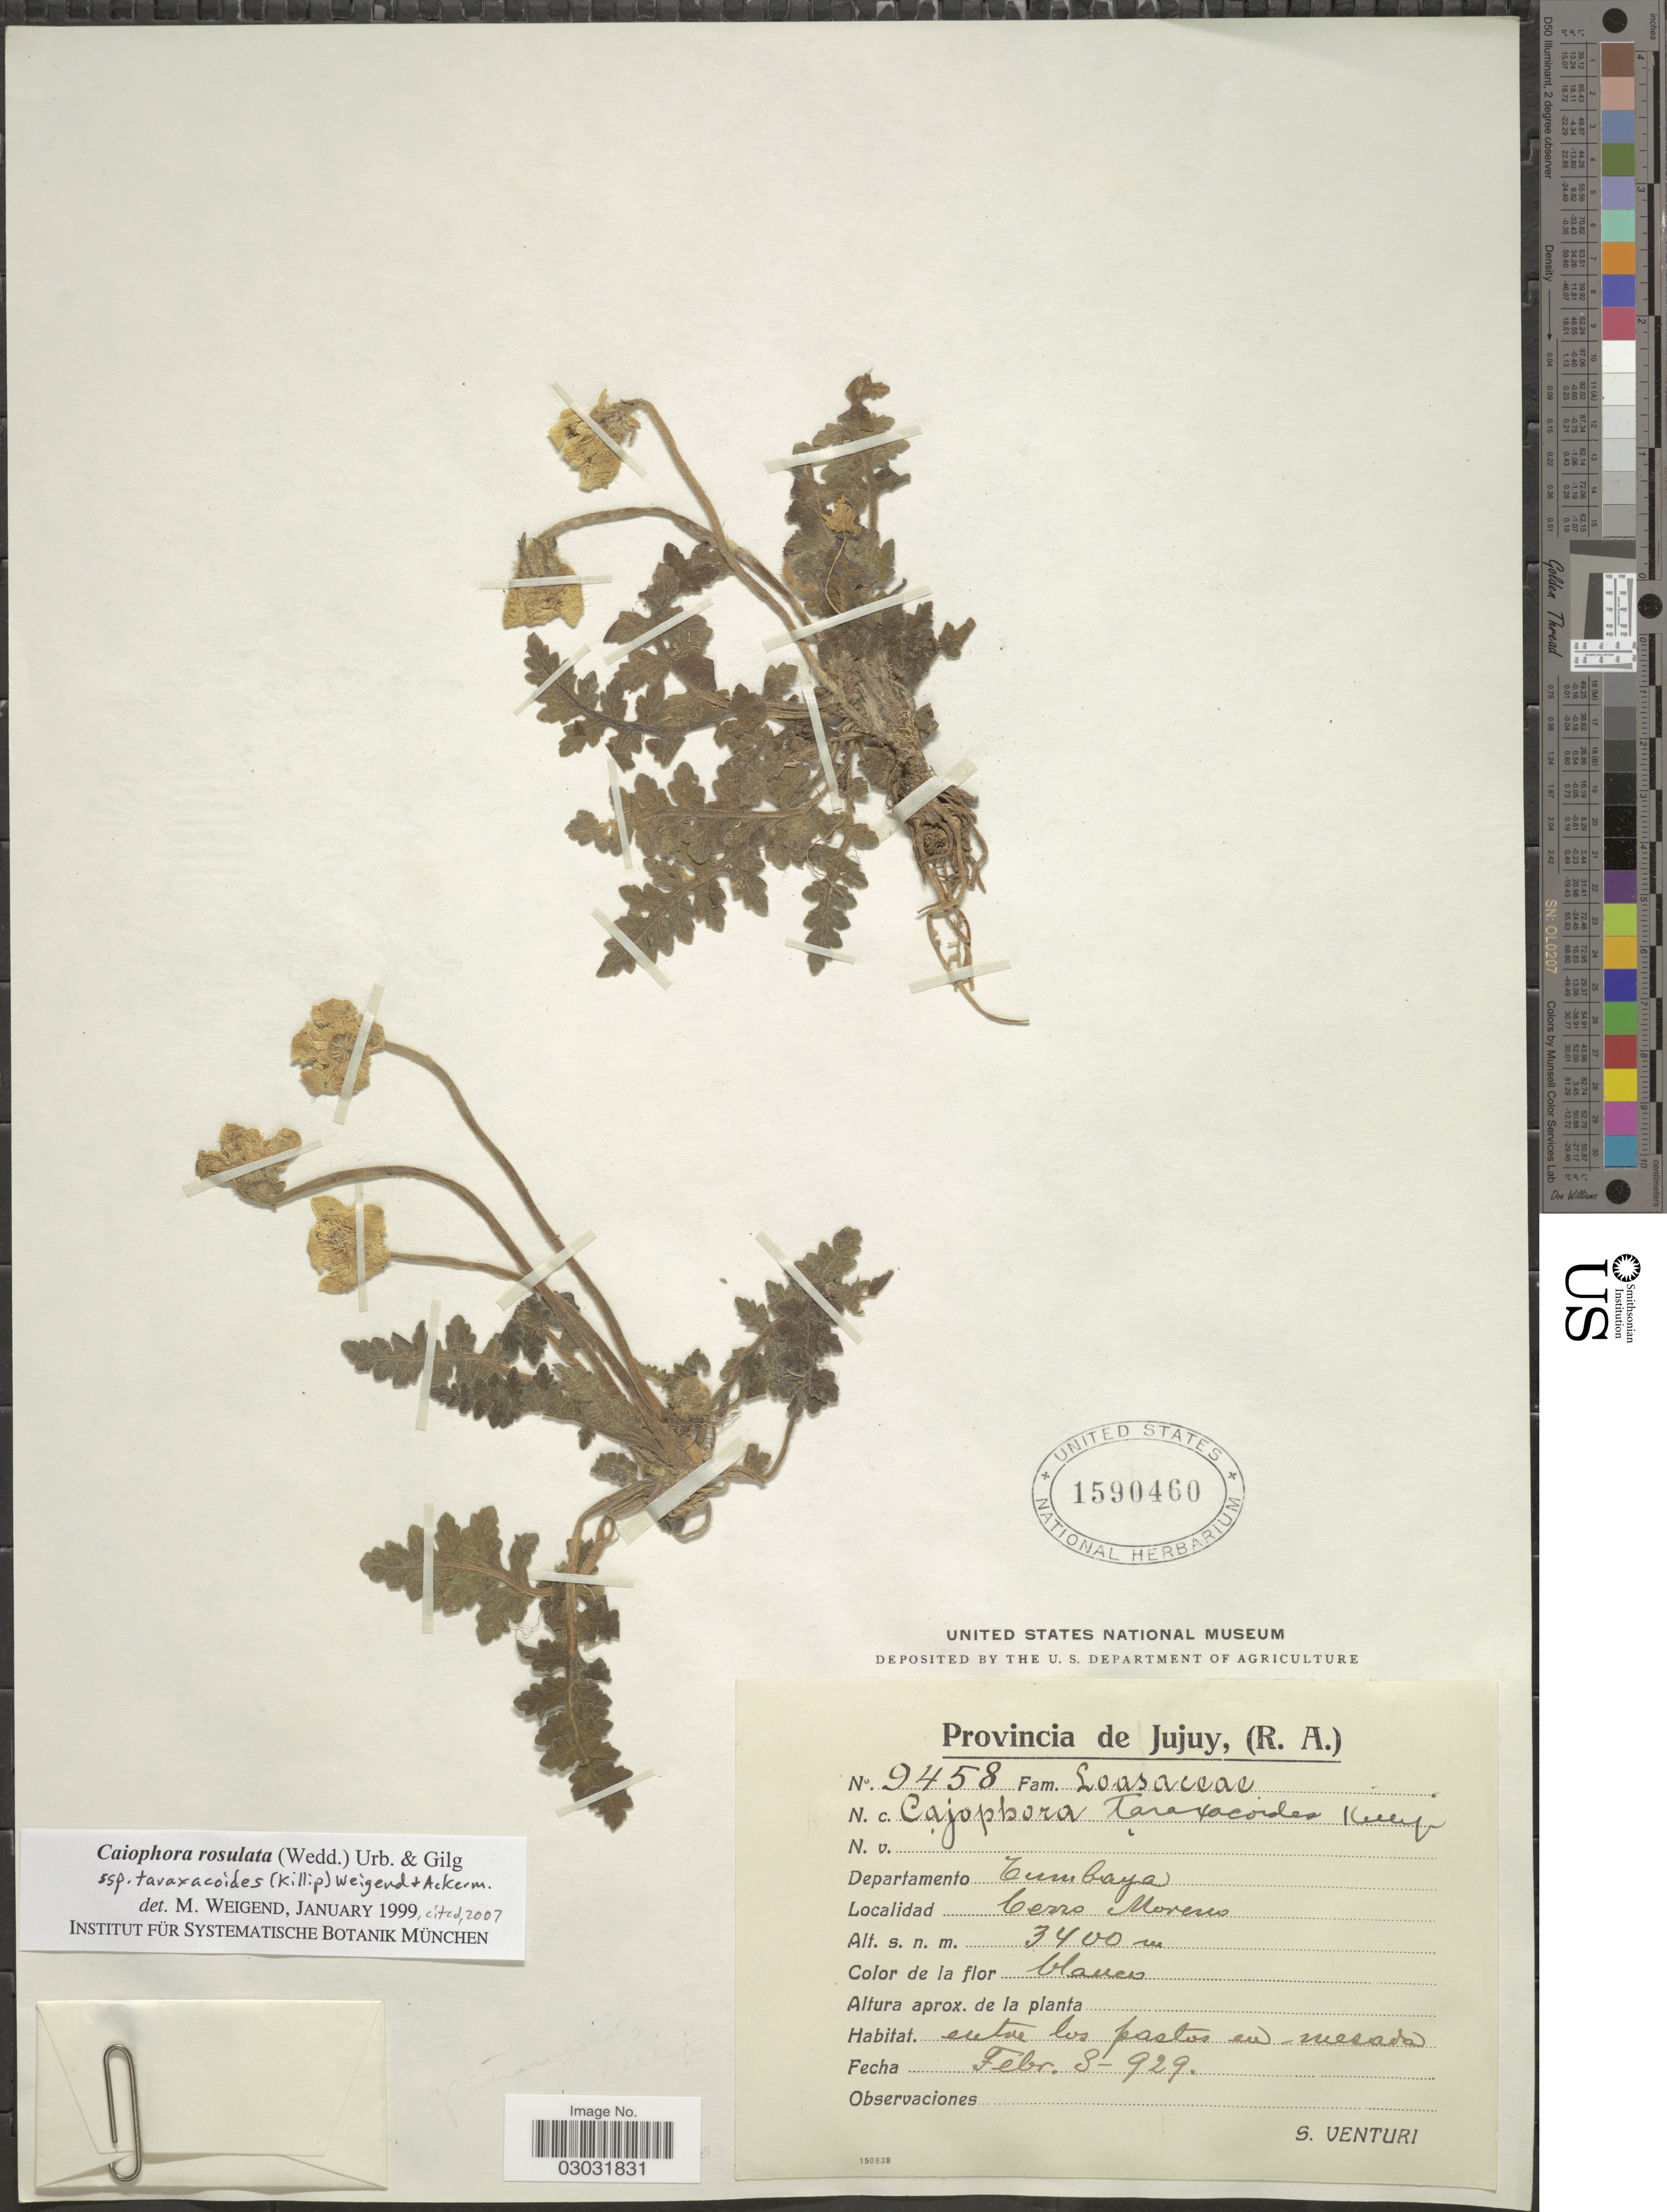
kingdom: Plantae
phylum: Tracheophyta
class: Magnoliopsida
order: Cornales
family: Loasaceae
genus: Caiophora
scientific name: Caiophora rosulata subsp. taraxacoides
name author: (Killip) Weigend & M. Ackermann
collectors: S. Venturi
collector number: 9458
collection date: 1929-02-08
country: Argentina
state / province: Jujuy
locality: Departamento Tumbaya. Cerro Moreno.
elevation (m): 3400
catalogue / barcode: US 1590460